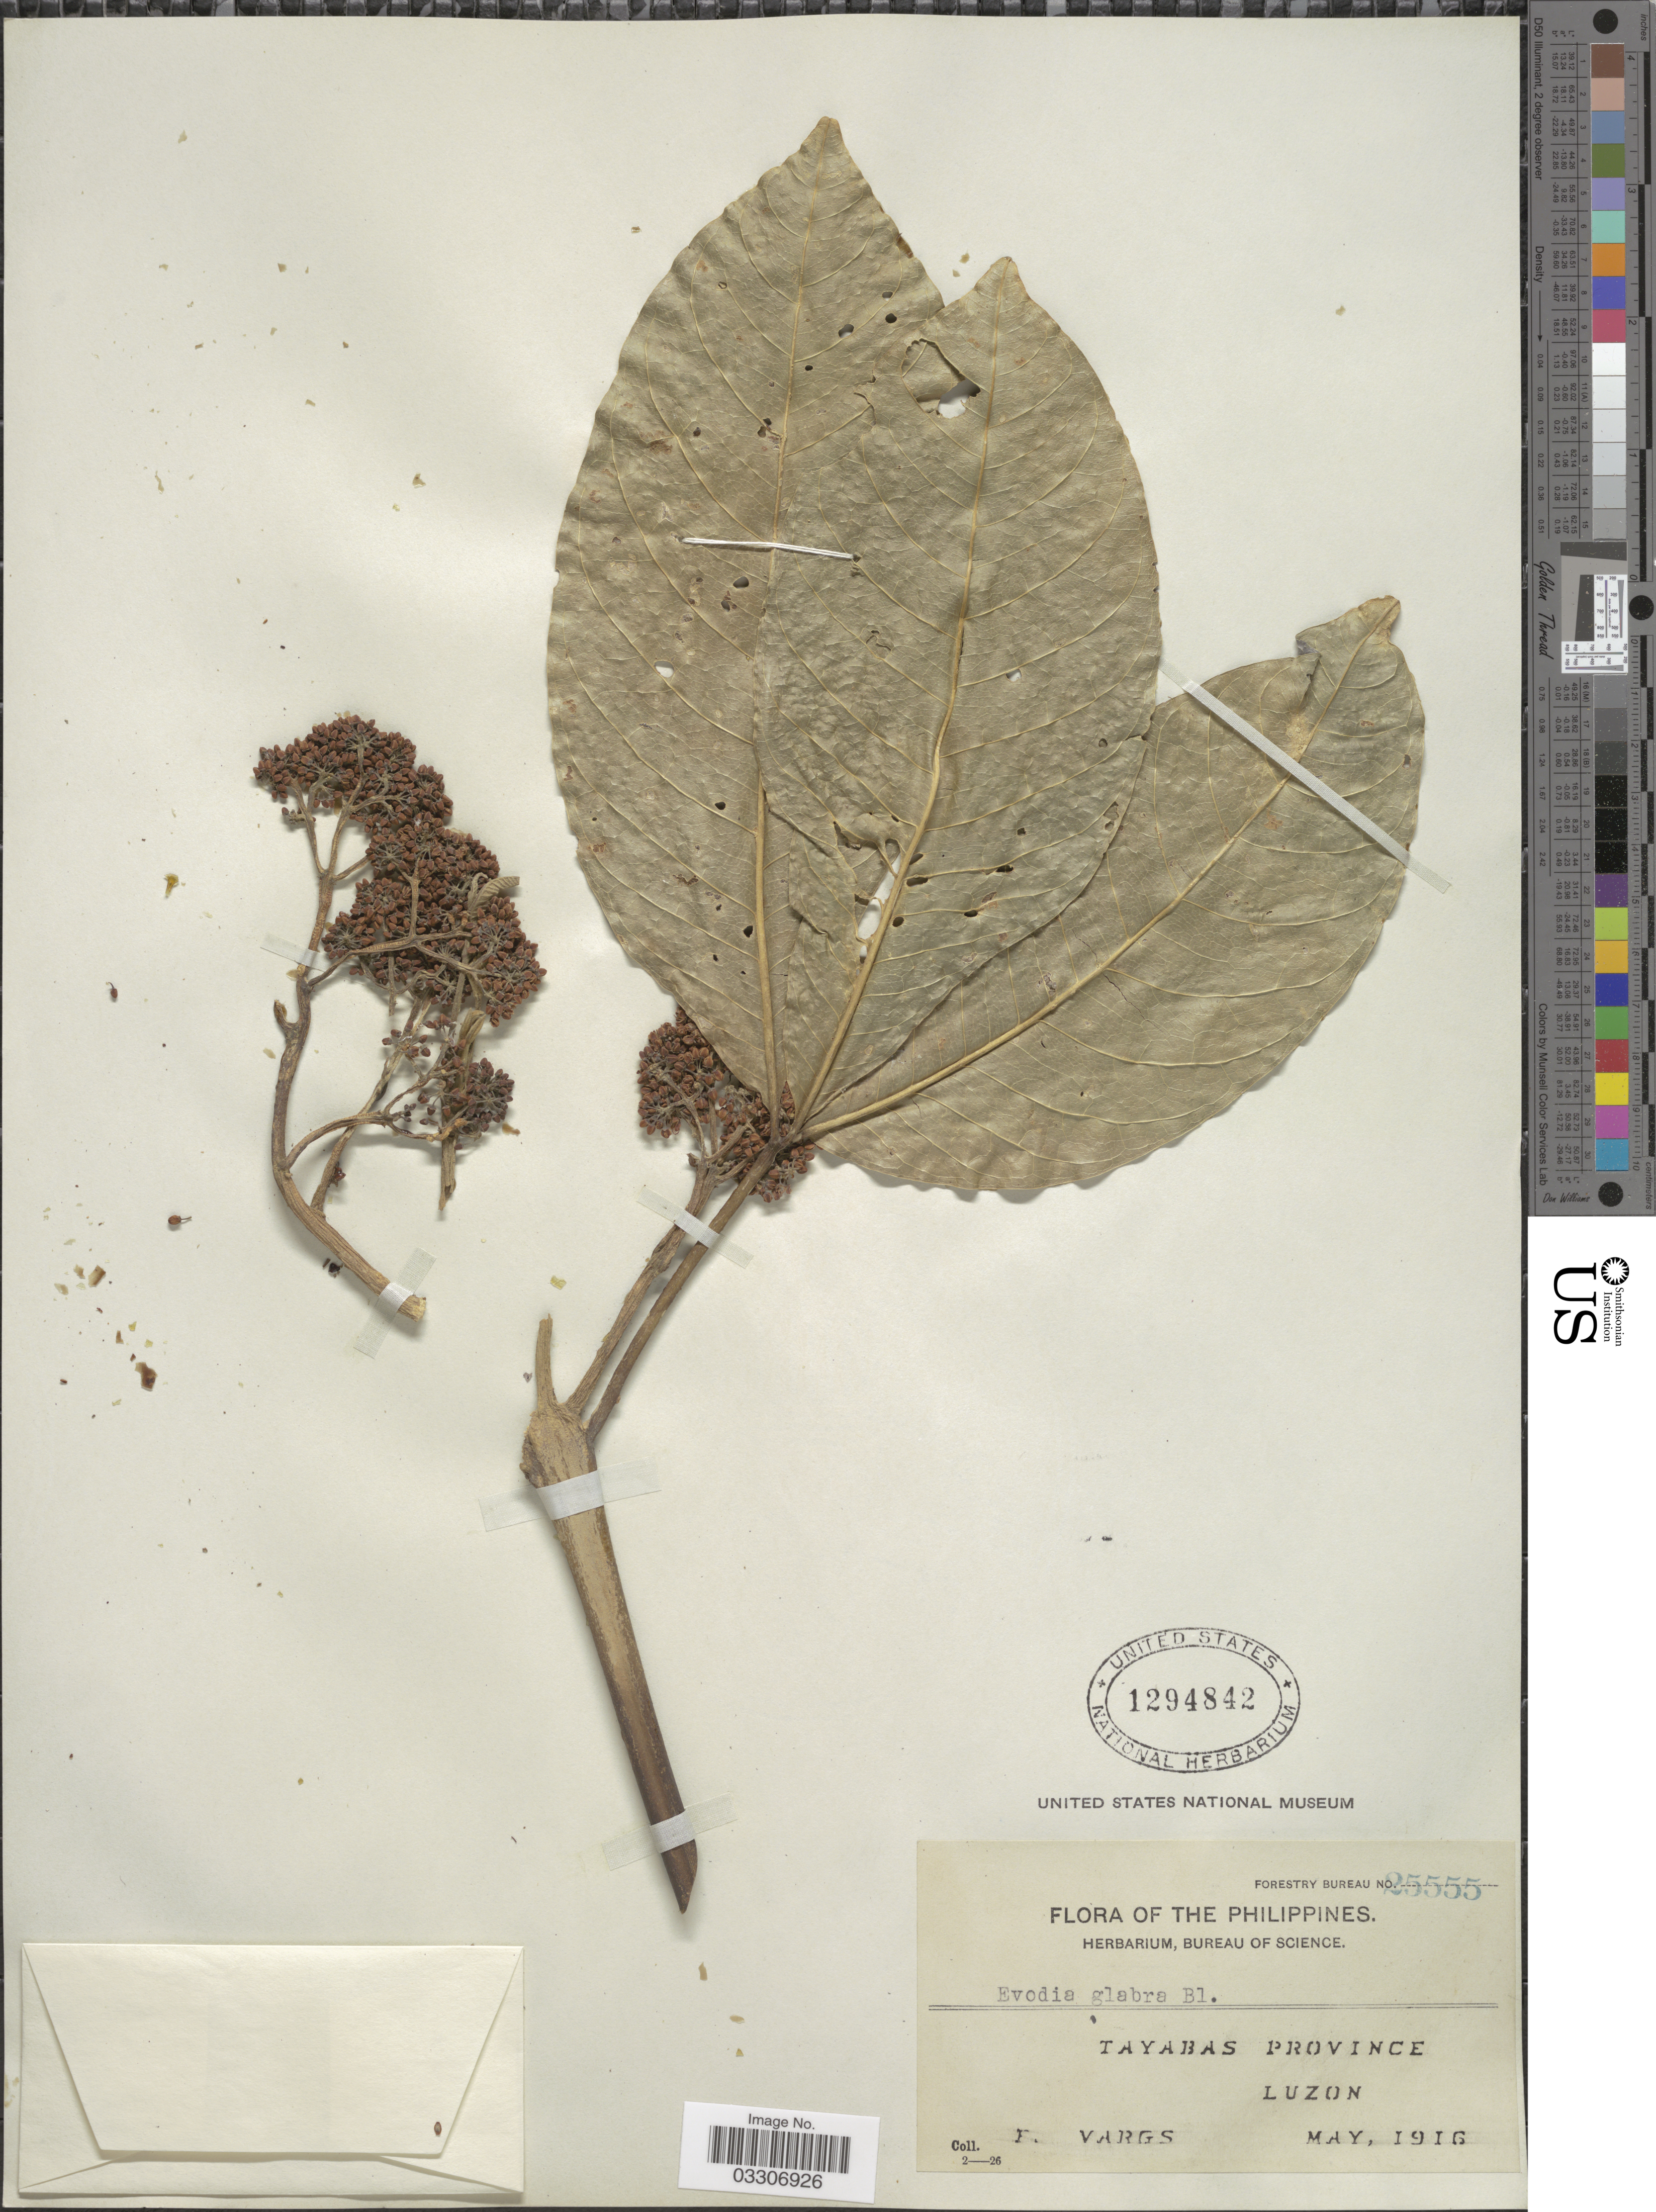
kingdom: Plantae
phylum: Tracheophyta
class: Magnoliopsida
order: Sapindales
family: Rutaceae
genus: Melicope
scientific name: Melicope confusa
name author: (Merr.) P.S. Liu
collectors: F. Vargs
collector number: Forestry Bureau 25555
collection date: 1916-05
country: Philippines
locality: Tayabas Province, Luzon.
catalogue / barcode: US 1294842